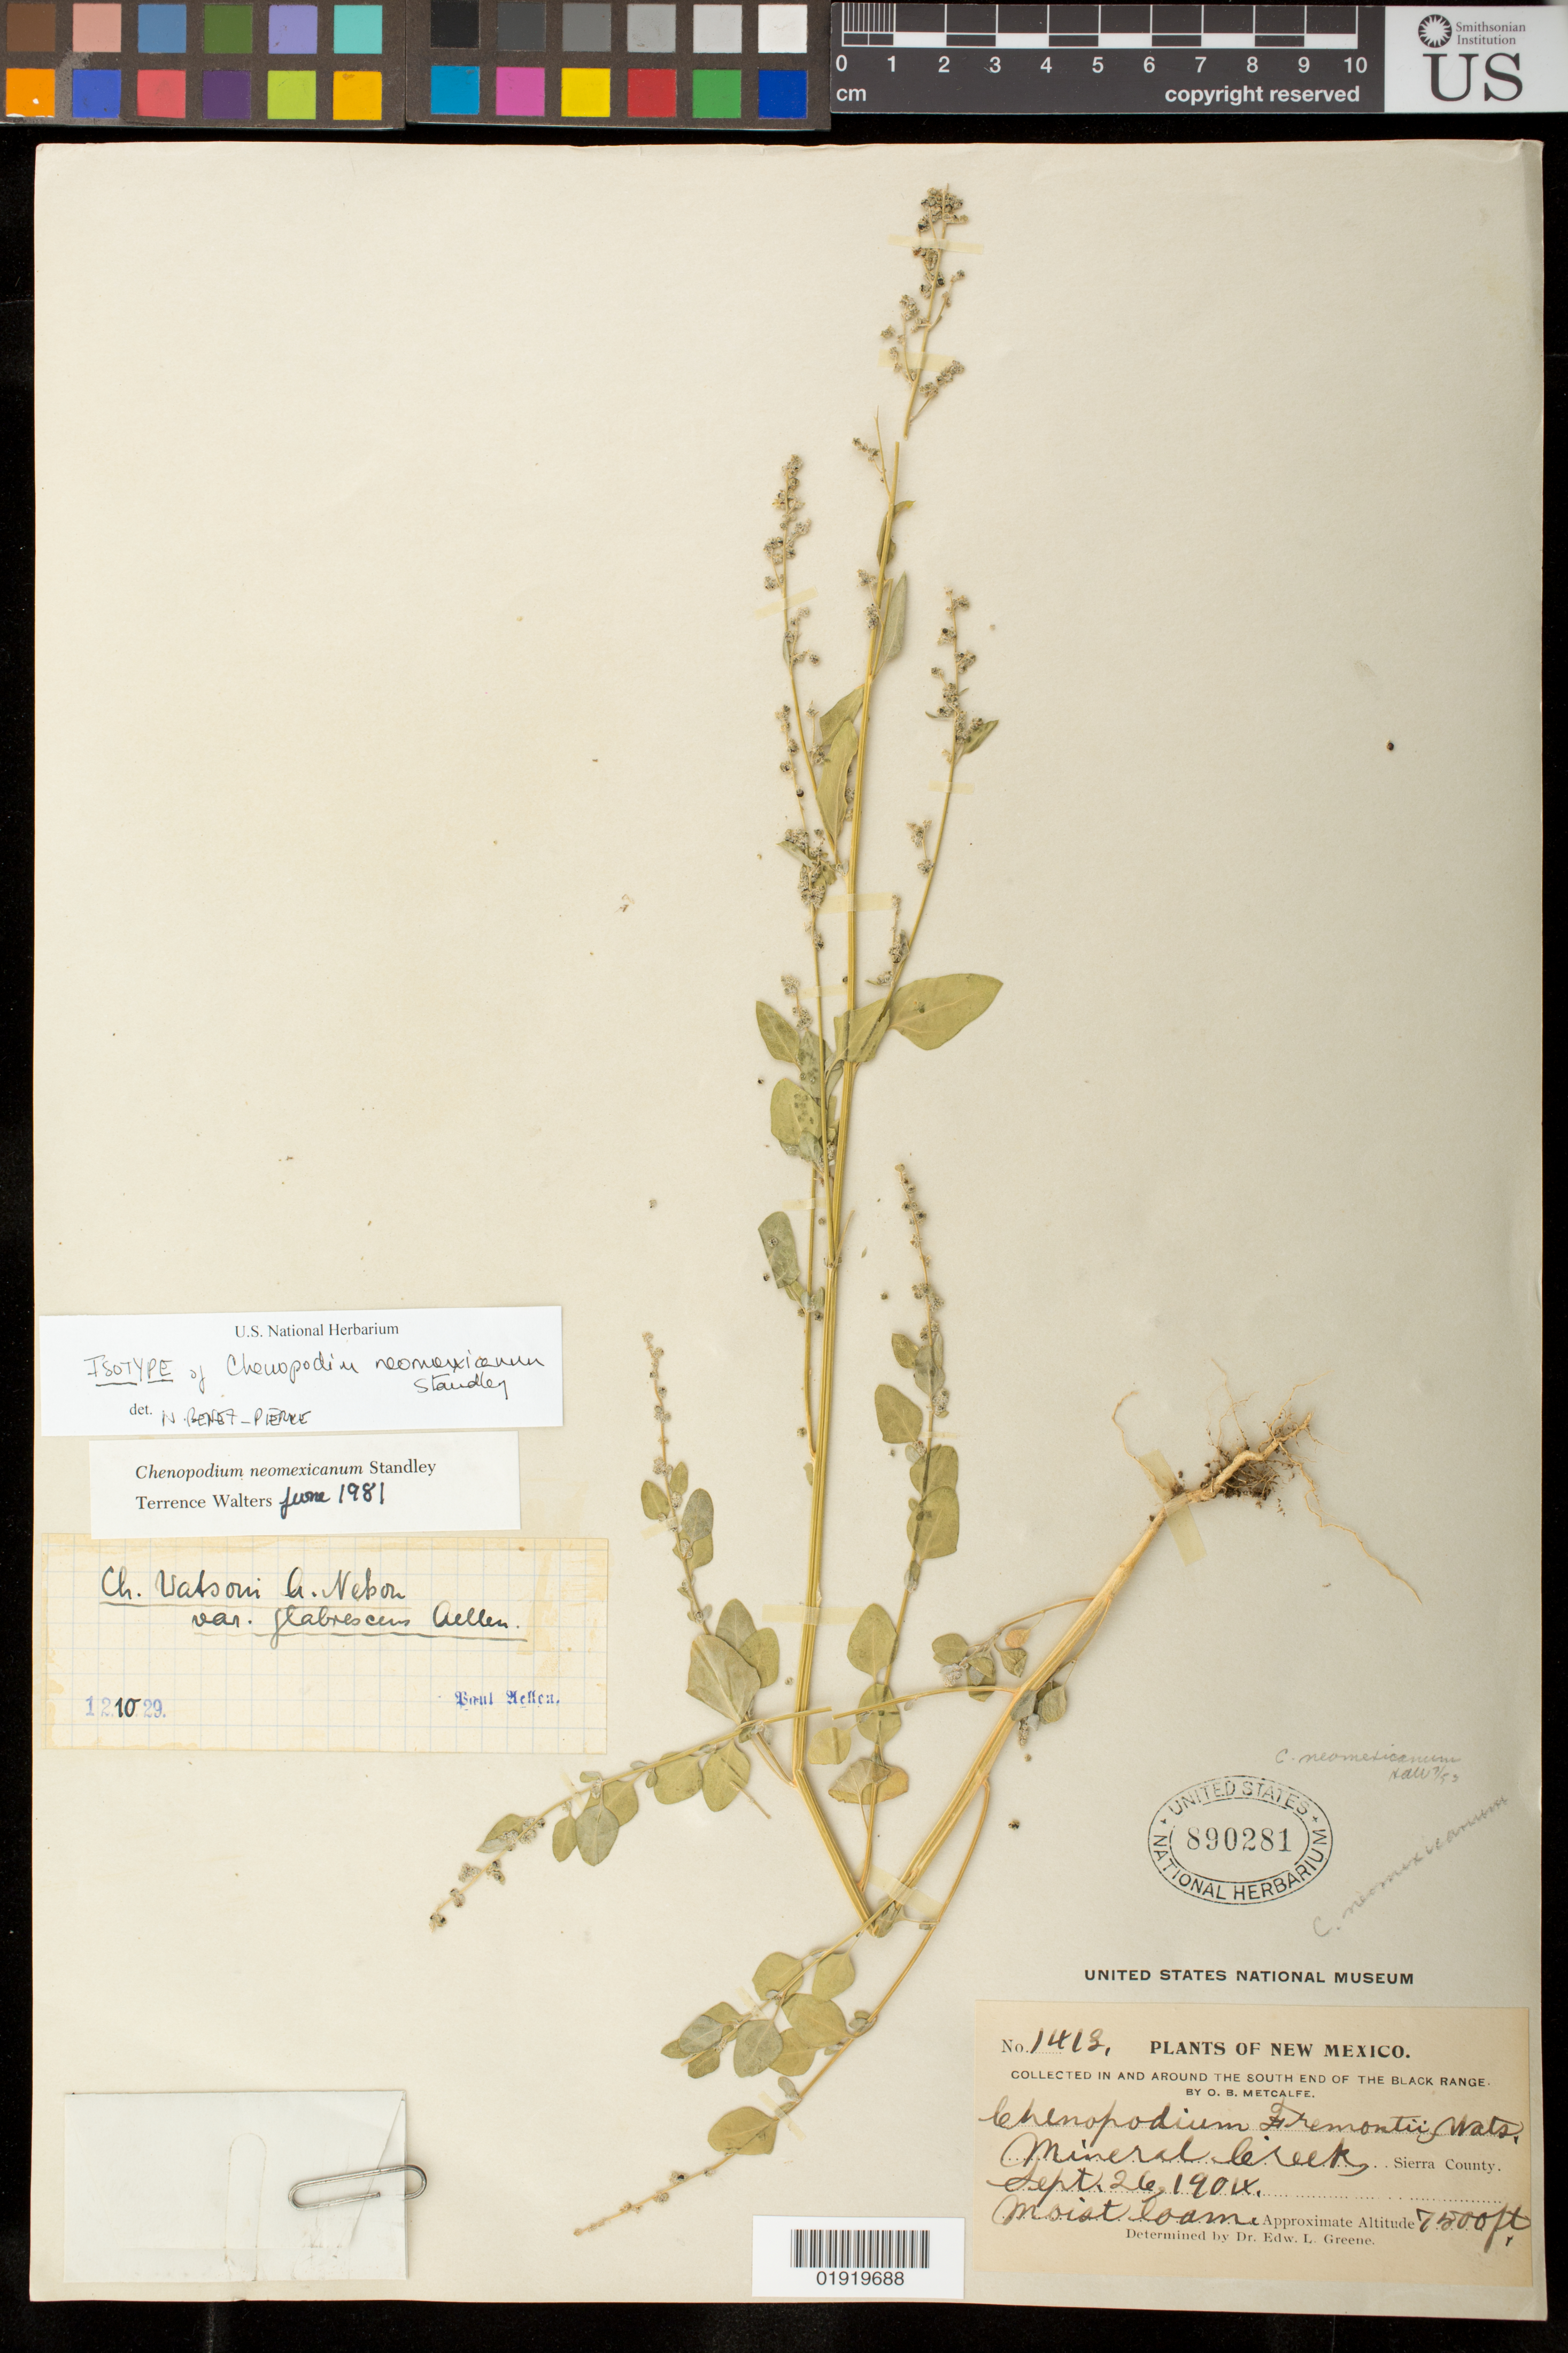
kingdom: Plantae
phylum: Tracheophyta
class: Magnoliopsida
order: Caryophyllales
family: Amaranthaceae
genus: Chenopodium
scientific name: Chenopodium neomexicanum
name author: Standl.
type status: Isotype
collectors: O. B. Metcalfe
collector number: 1413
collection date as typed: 26 Sep 1904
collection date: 1904-09-26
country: United States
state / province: New Mexico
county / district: Sierra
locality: In and around the south end of the Black Range. Mineral Creek, Sierra County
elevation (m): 2286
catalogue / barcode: US 890281